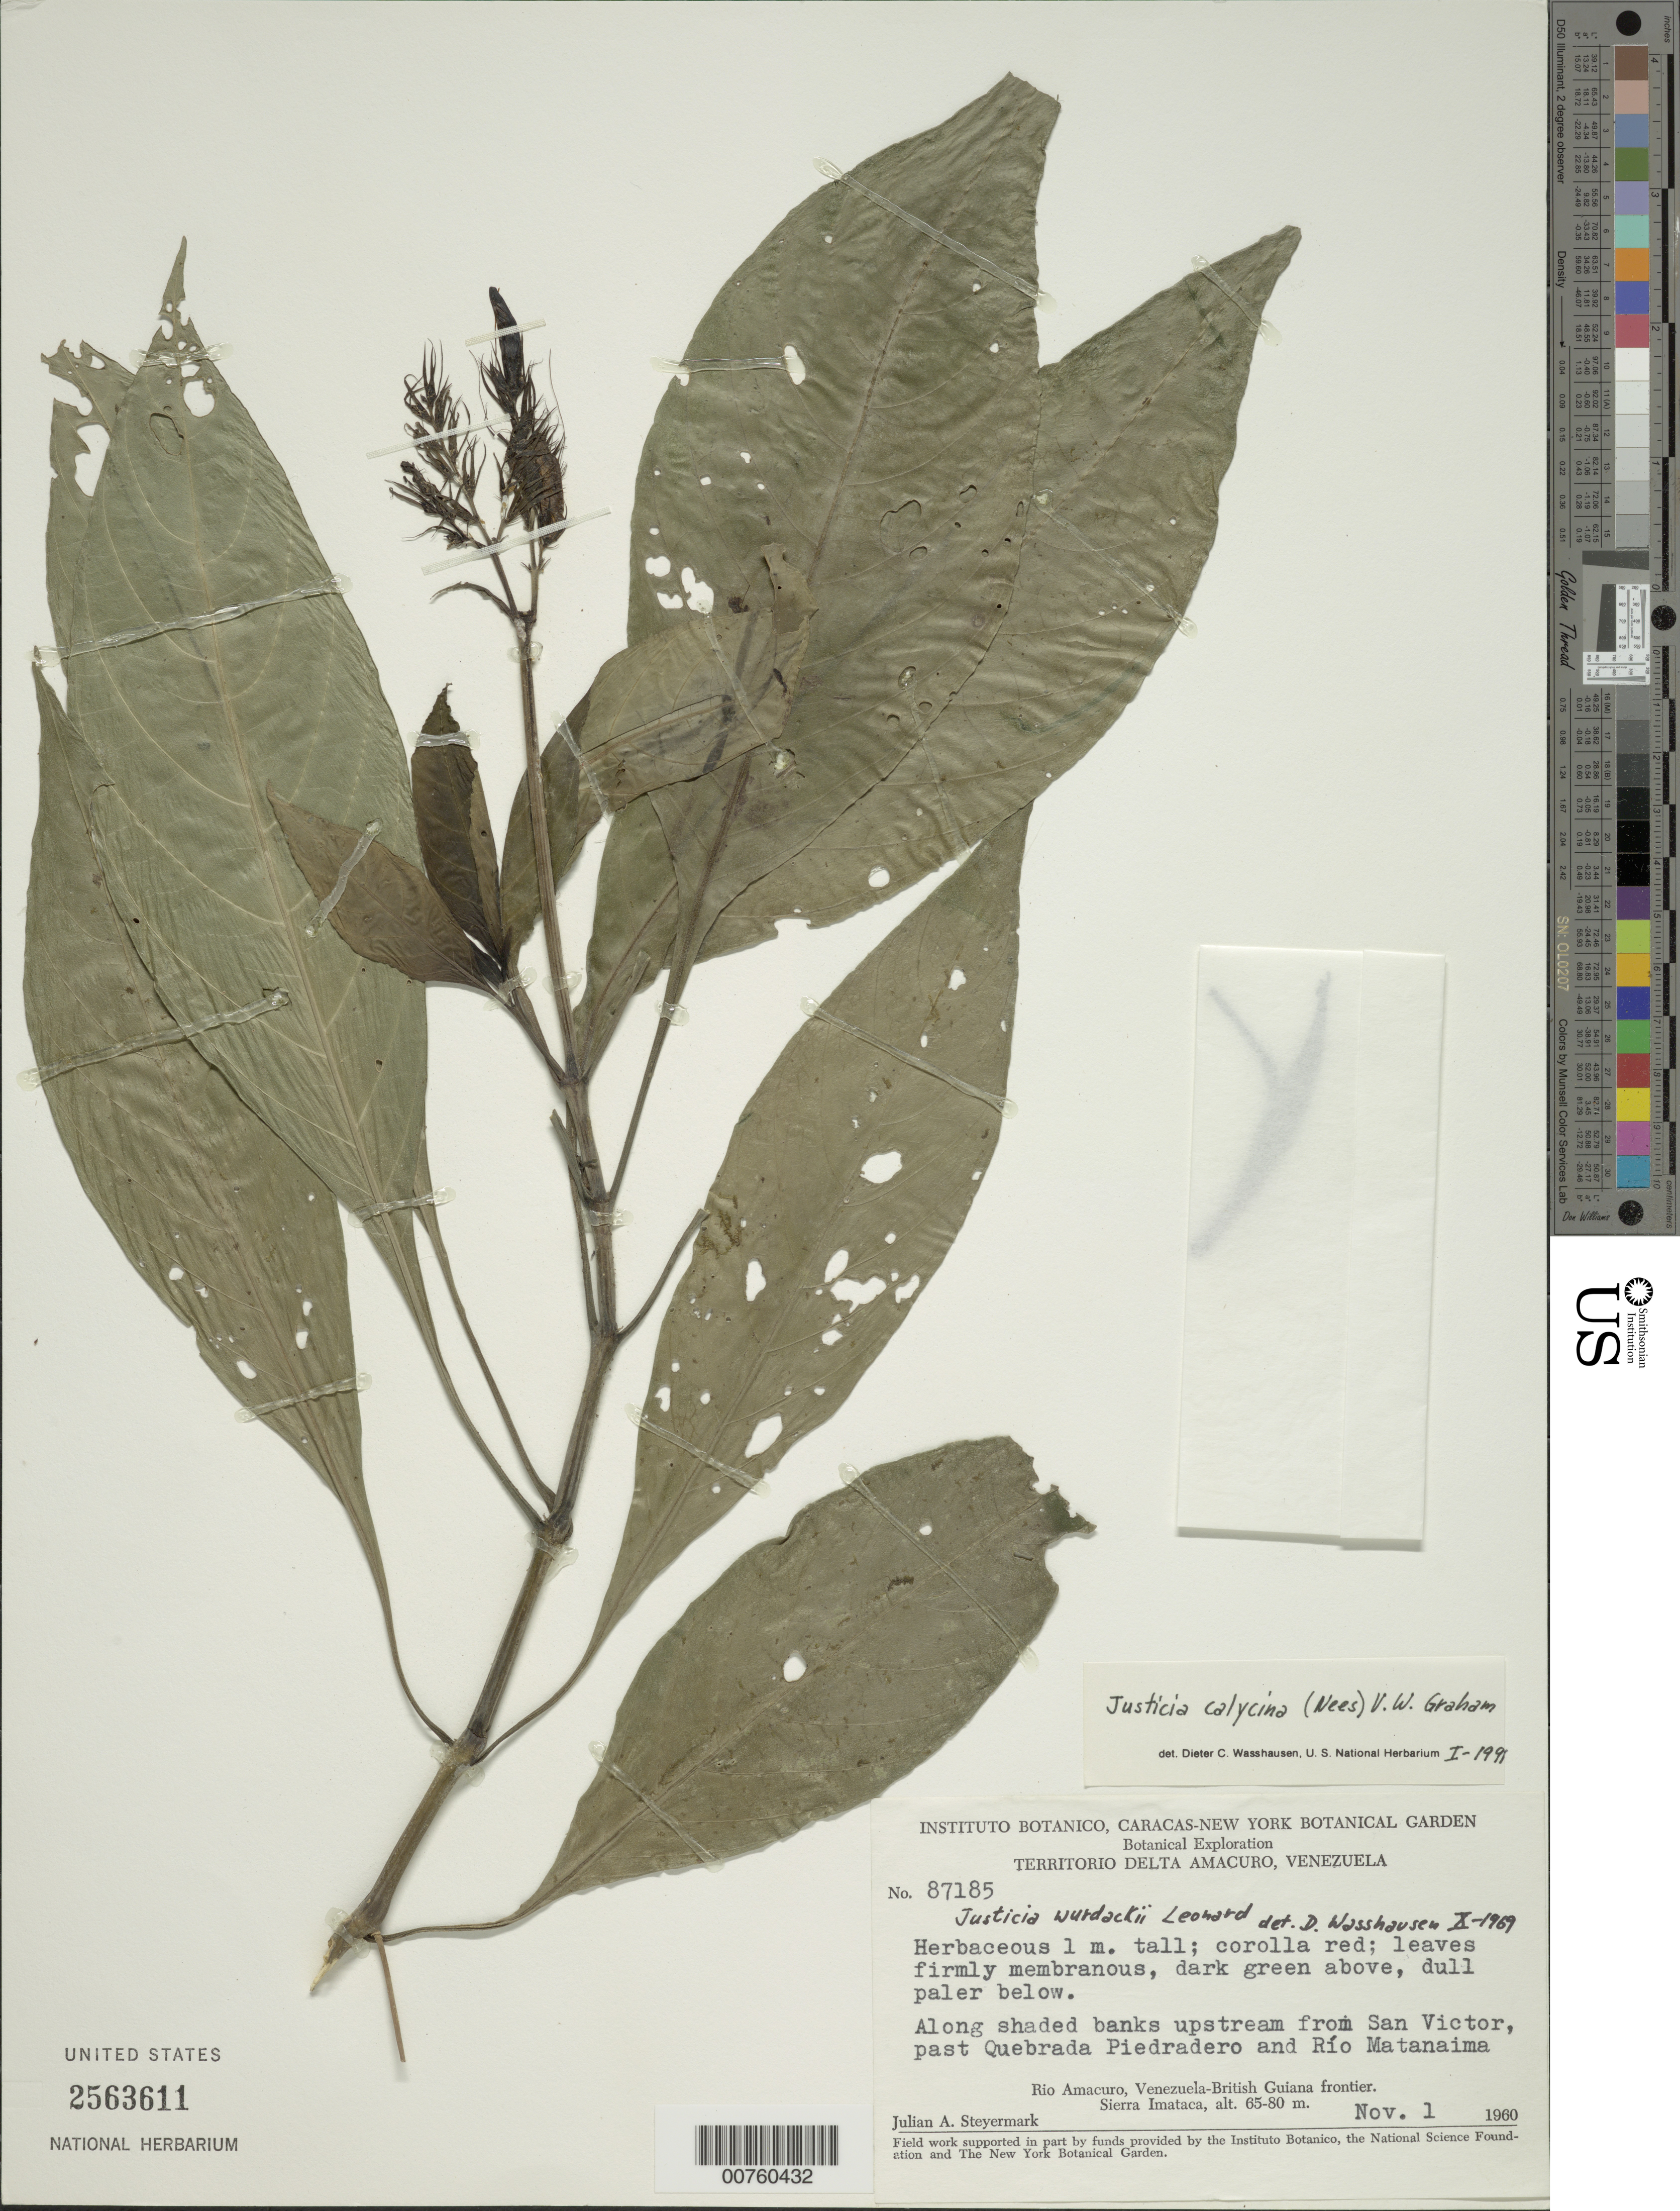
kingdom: Plantae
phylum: Tracheophyta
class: Magnoliopsida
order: Lamiales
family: Acanthaceae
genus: Justicia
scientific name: Justicia calycina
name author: (Nees) V.A.W. Graham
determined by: Wasshausen, Dieter C., (BOT), Smithsonian Institution - National Museum of Natural History (UNITED STATES)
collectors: J. Steyermark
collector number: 87185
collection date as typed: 1-Nov-60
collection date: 1960-11-01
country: Venezuela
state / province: Delta Amacuro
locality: Río Amacuro, Venezuela-British Guiana frontier, Sierra Imataca; upstream from San Victor, past Quebrada Piedradero and Río Matanaima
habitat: Along river banks, upstream from San Victor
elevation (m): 65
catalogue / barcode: US 2563611